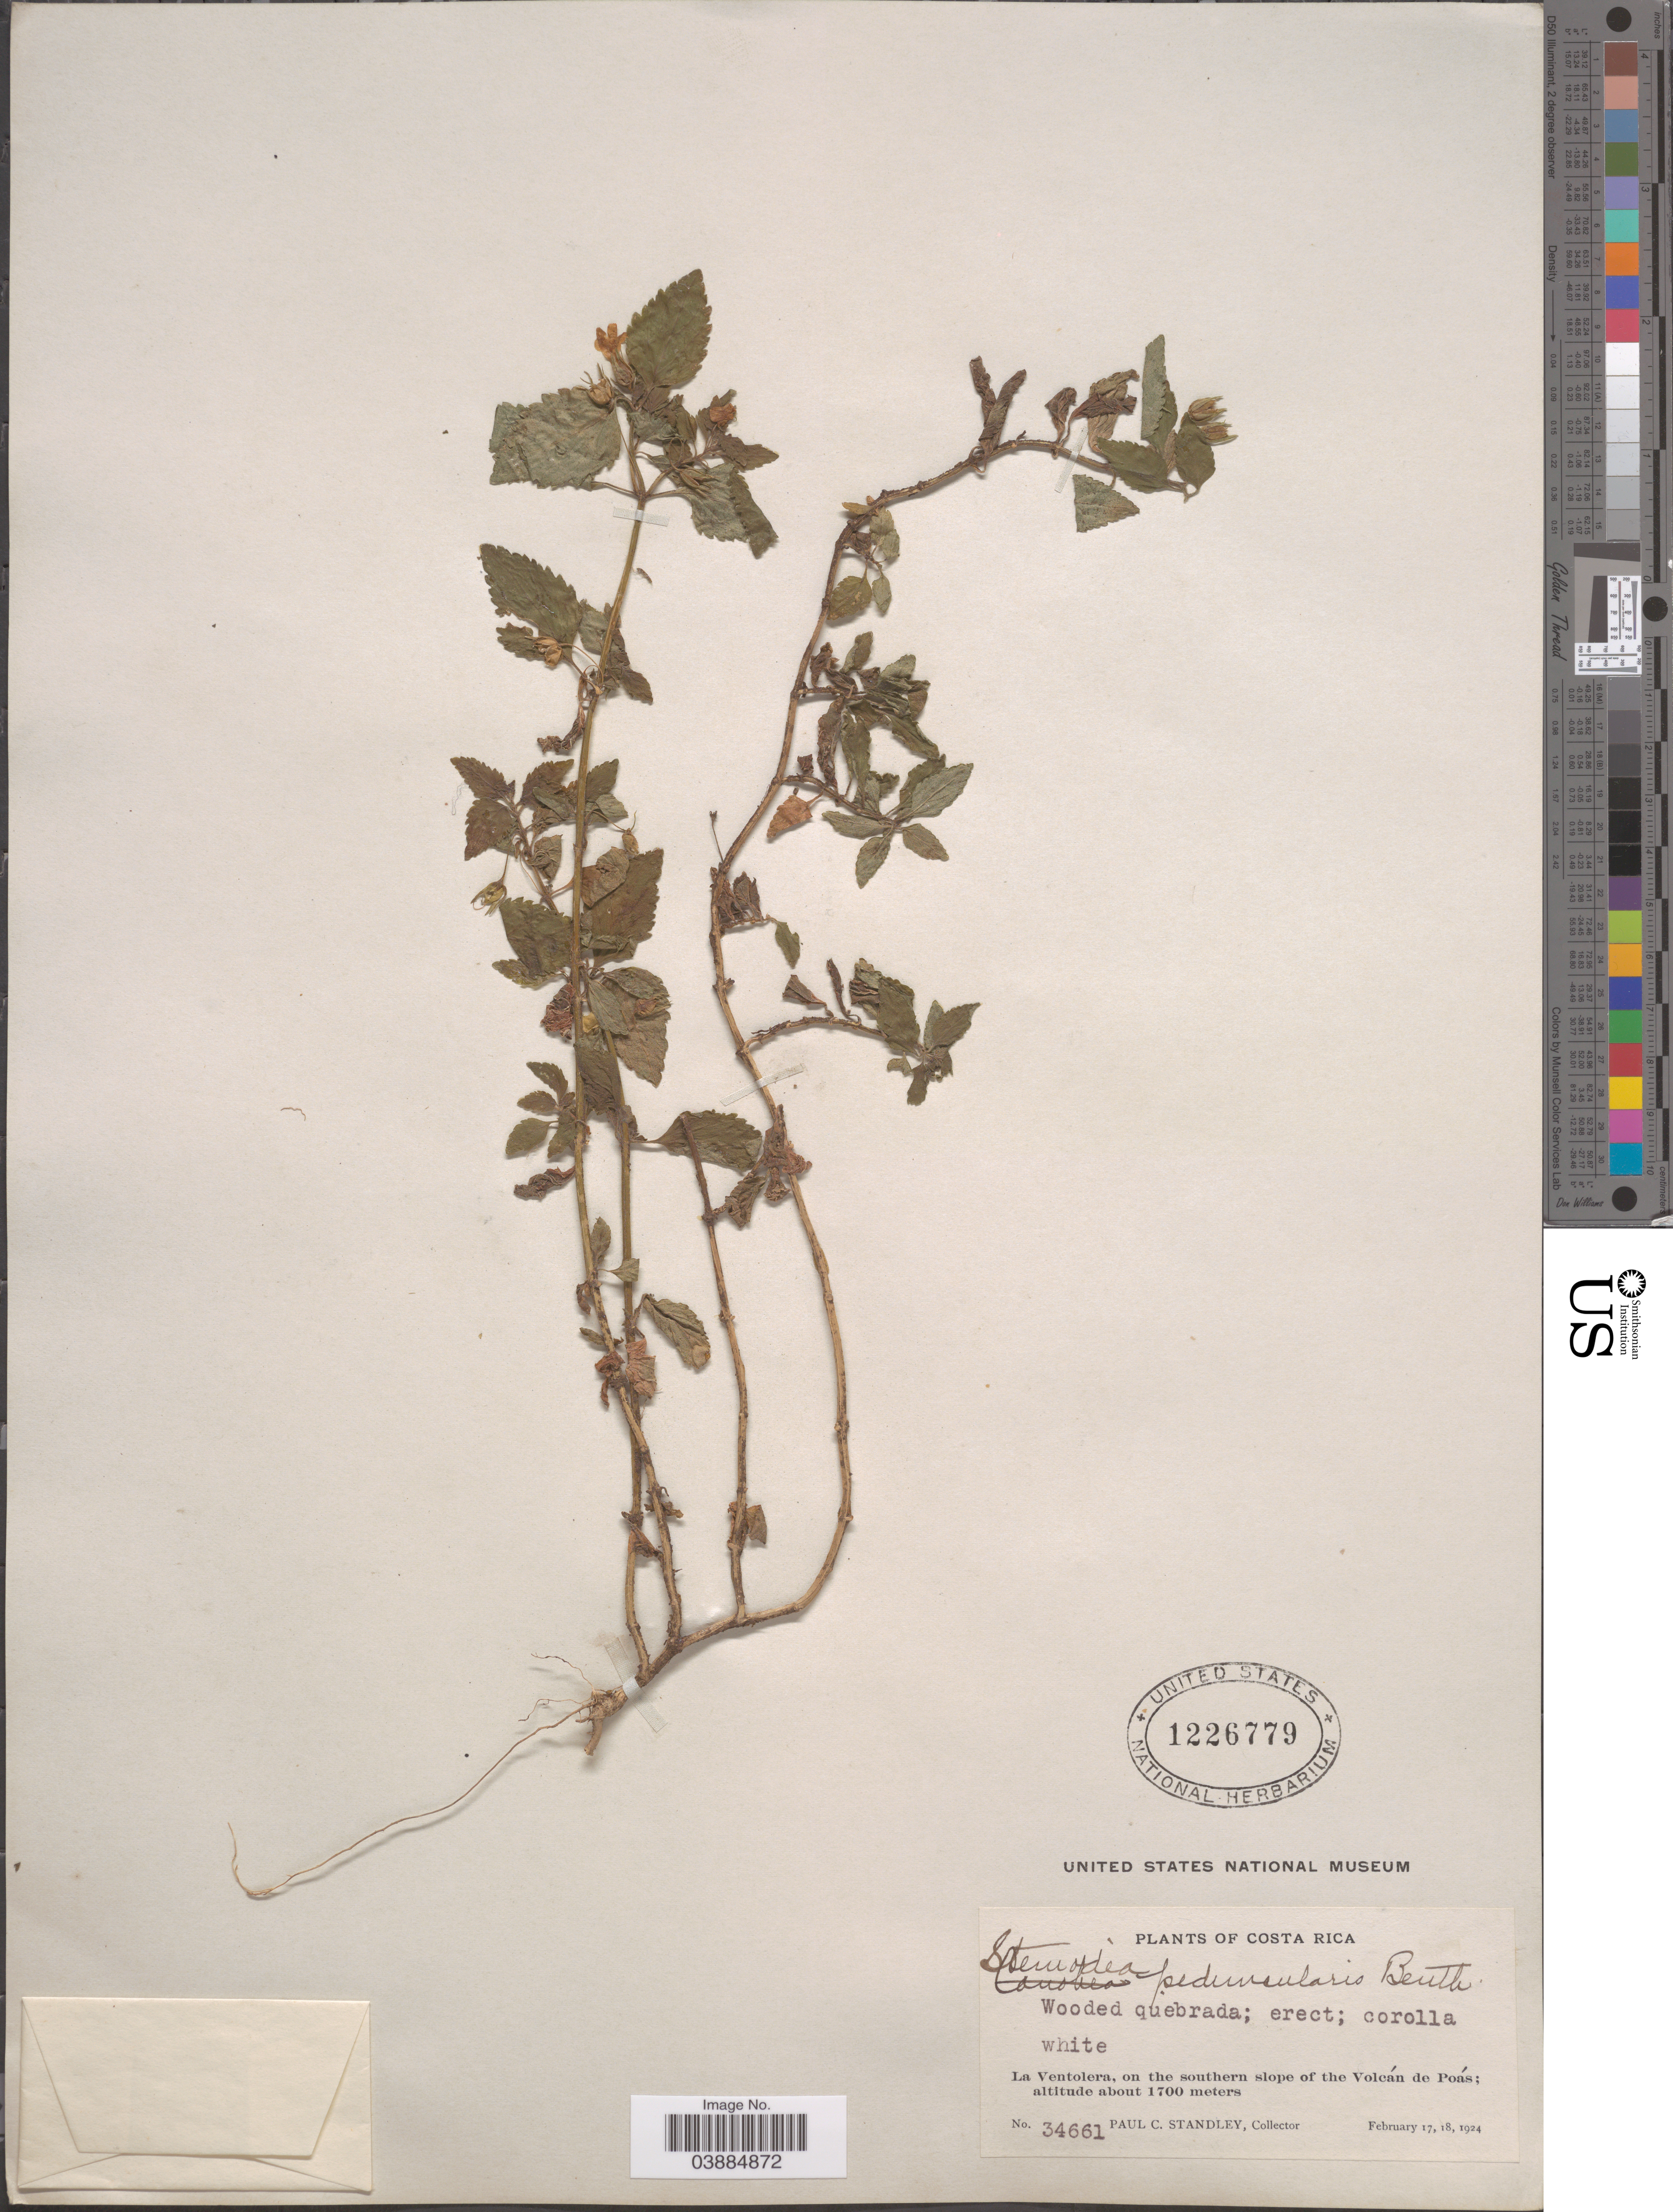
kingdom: Plantae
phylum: Tracheophyta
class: Magnoliopsida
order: Lamiales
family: Plantaginaceae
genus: Stemodia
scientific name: Stemodia peduncularis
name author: Benth.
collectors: P. C. Standley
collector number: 34661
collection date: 1924-02-17/1924-02-18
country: Costa Rica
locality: La Ventolera, on the southern slope of the Volcán de Poás.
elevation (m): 1700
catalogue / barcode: US 1226779